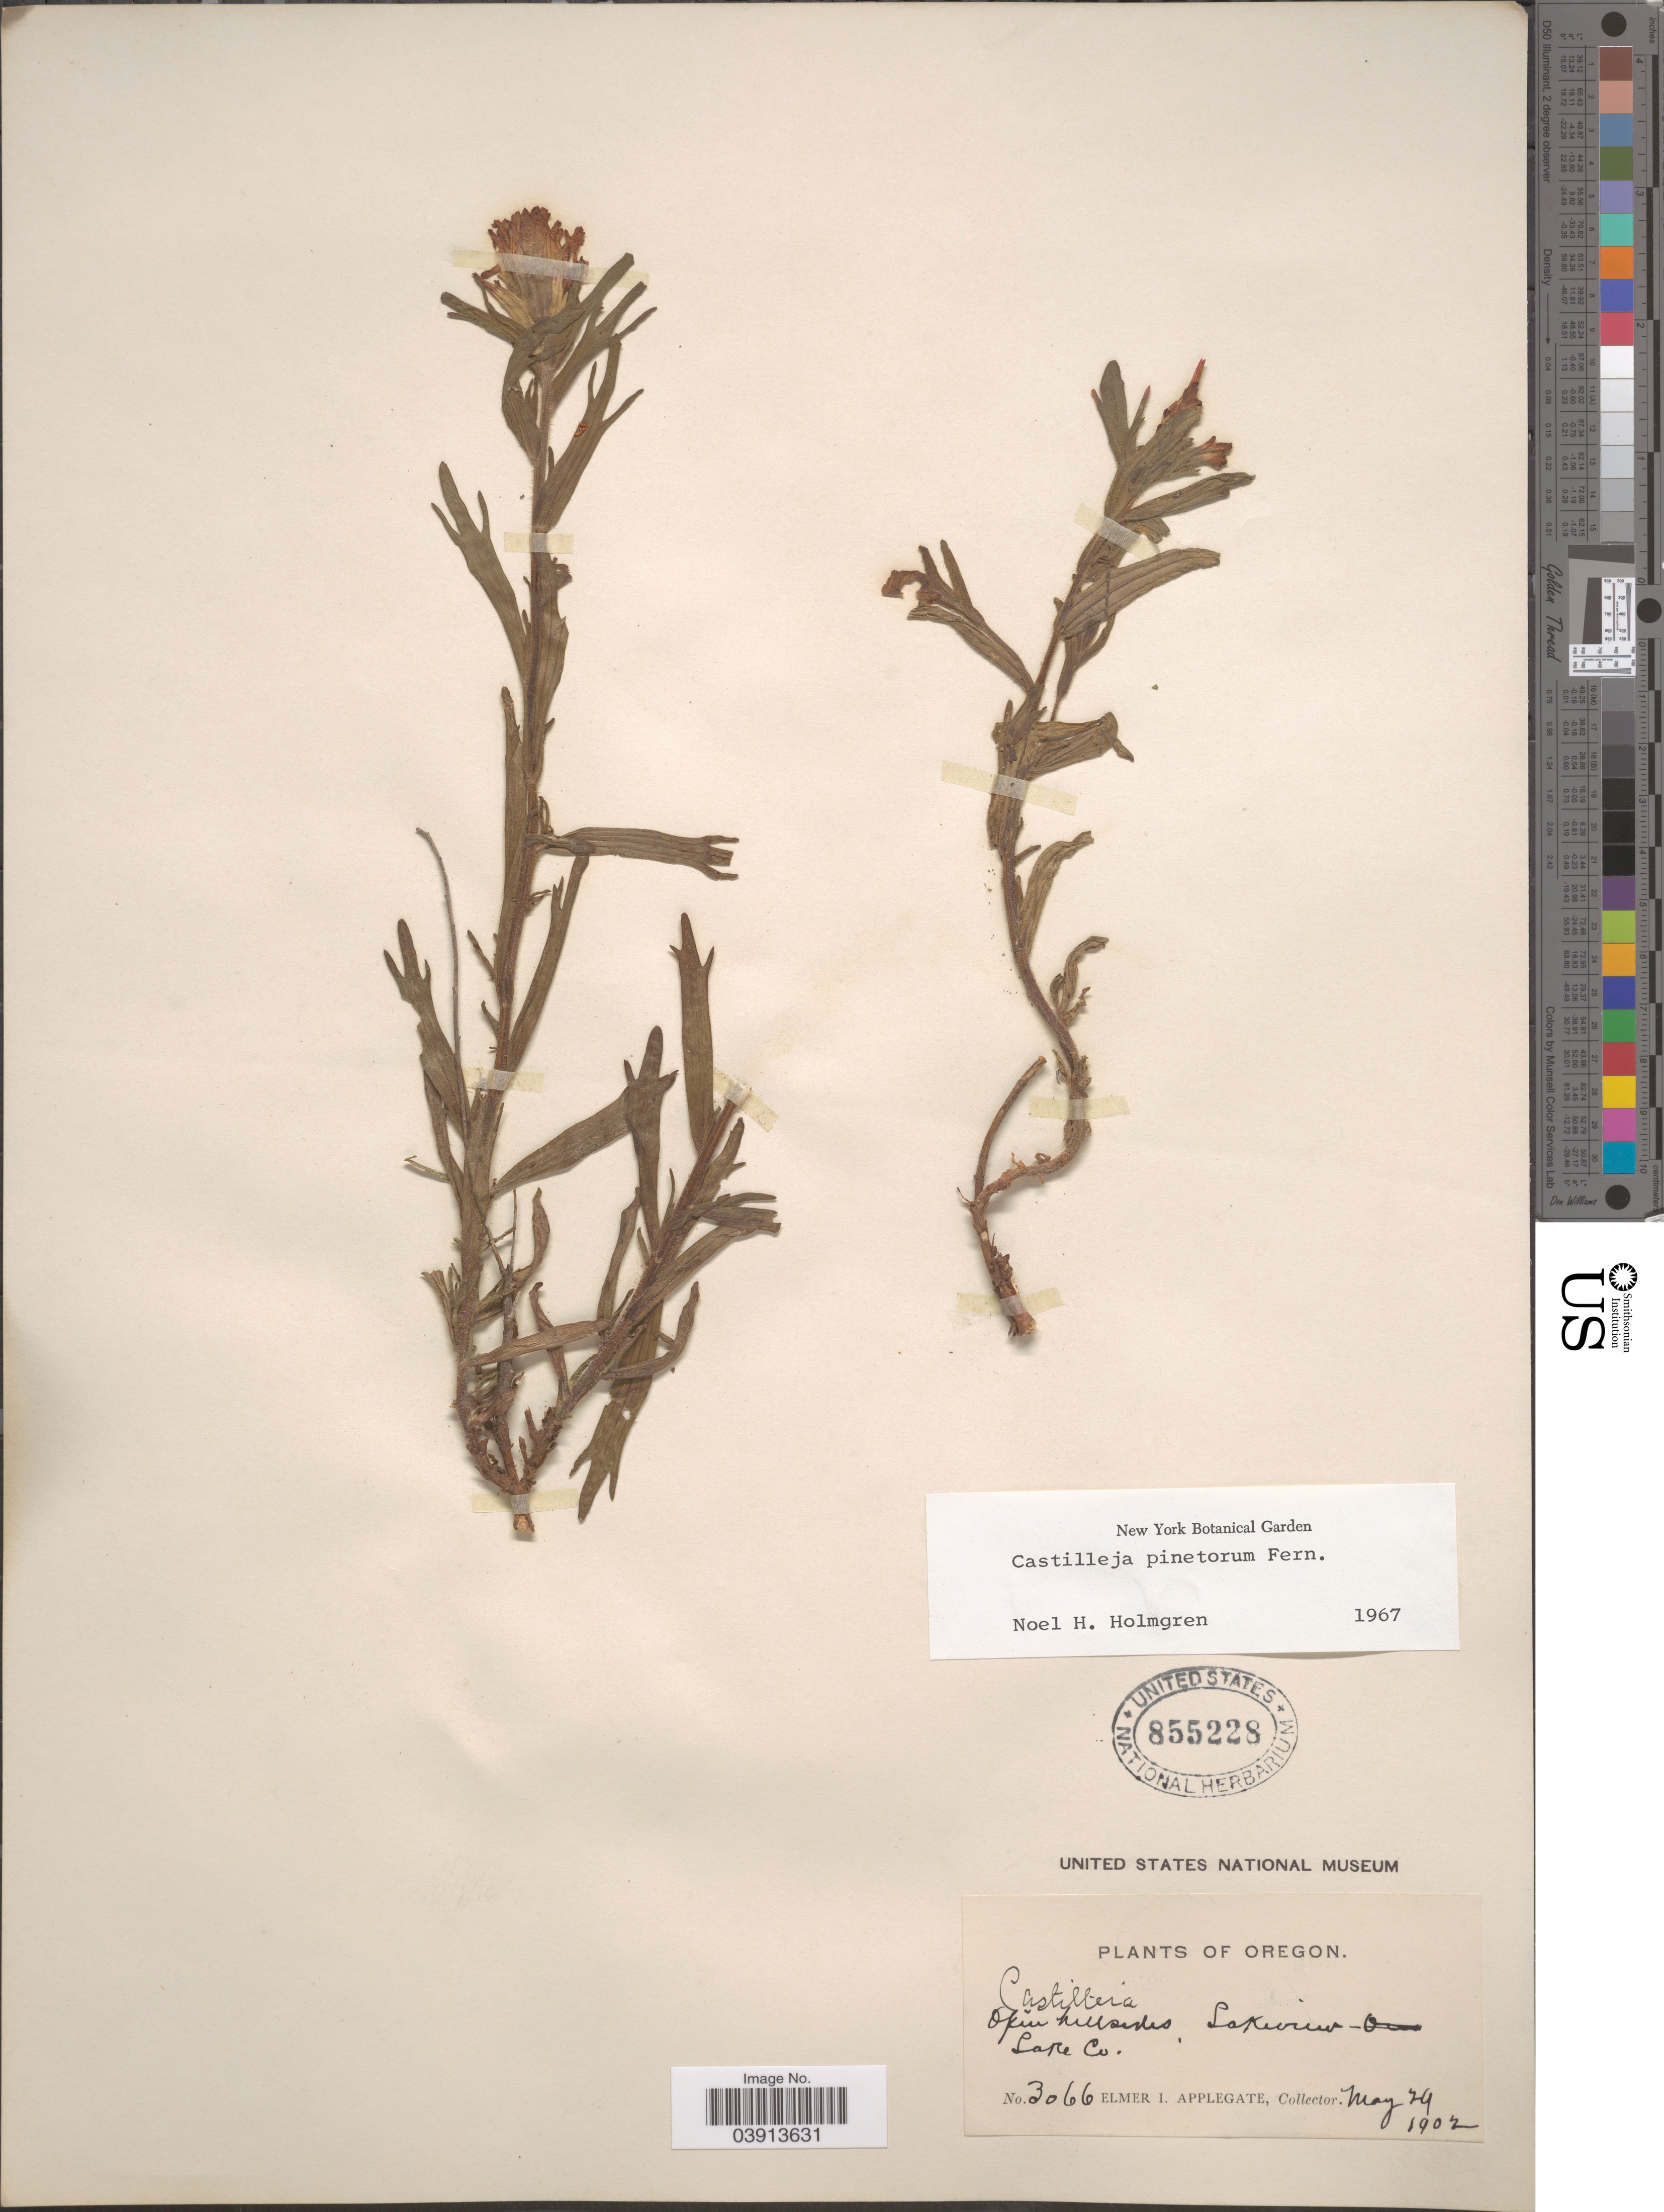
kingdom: Plantae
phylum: Tracheophyta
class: Magnoliopsida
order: Lamiales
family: Orobanchaceae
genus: Castilleja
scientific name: Castilleja pinetorum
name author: Fernald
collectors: E. I. Applegate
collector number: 3066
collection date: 1902-05-29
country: United States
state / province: Oregon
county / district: Lake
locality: Open hillsides, Lakeview Lake Co.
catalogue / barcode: US 855228